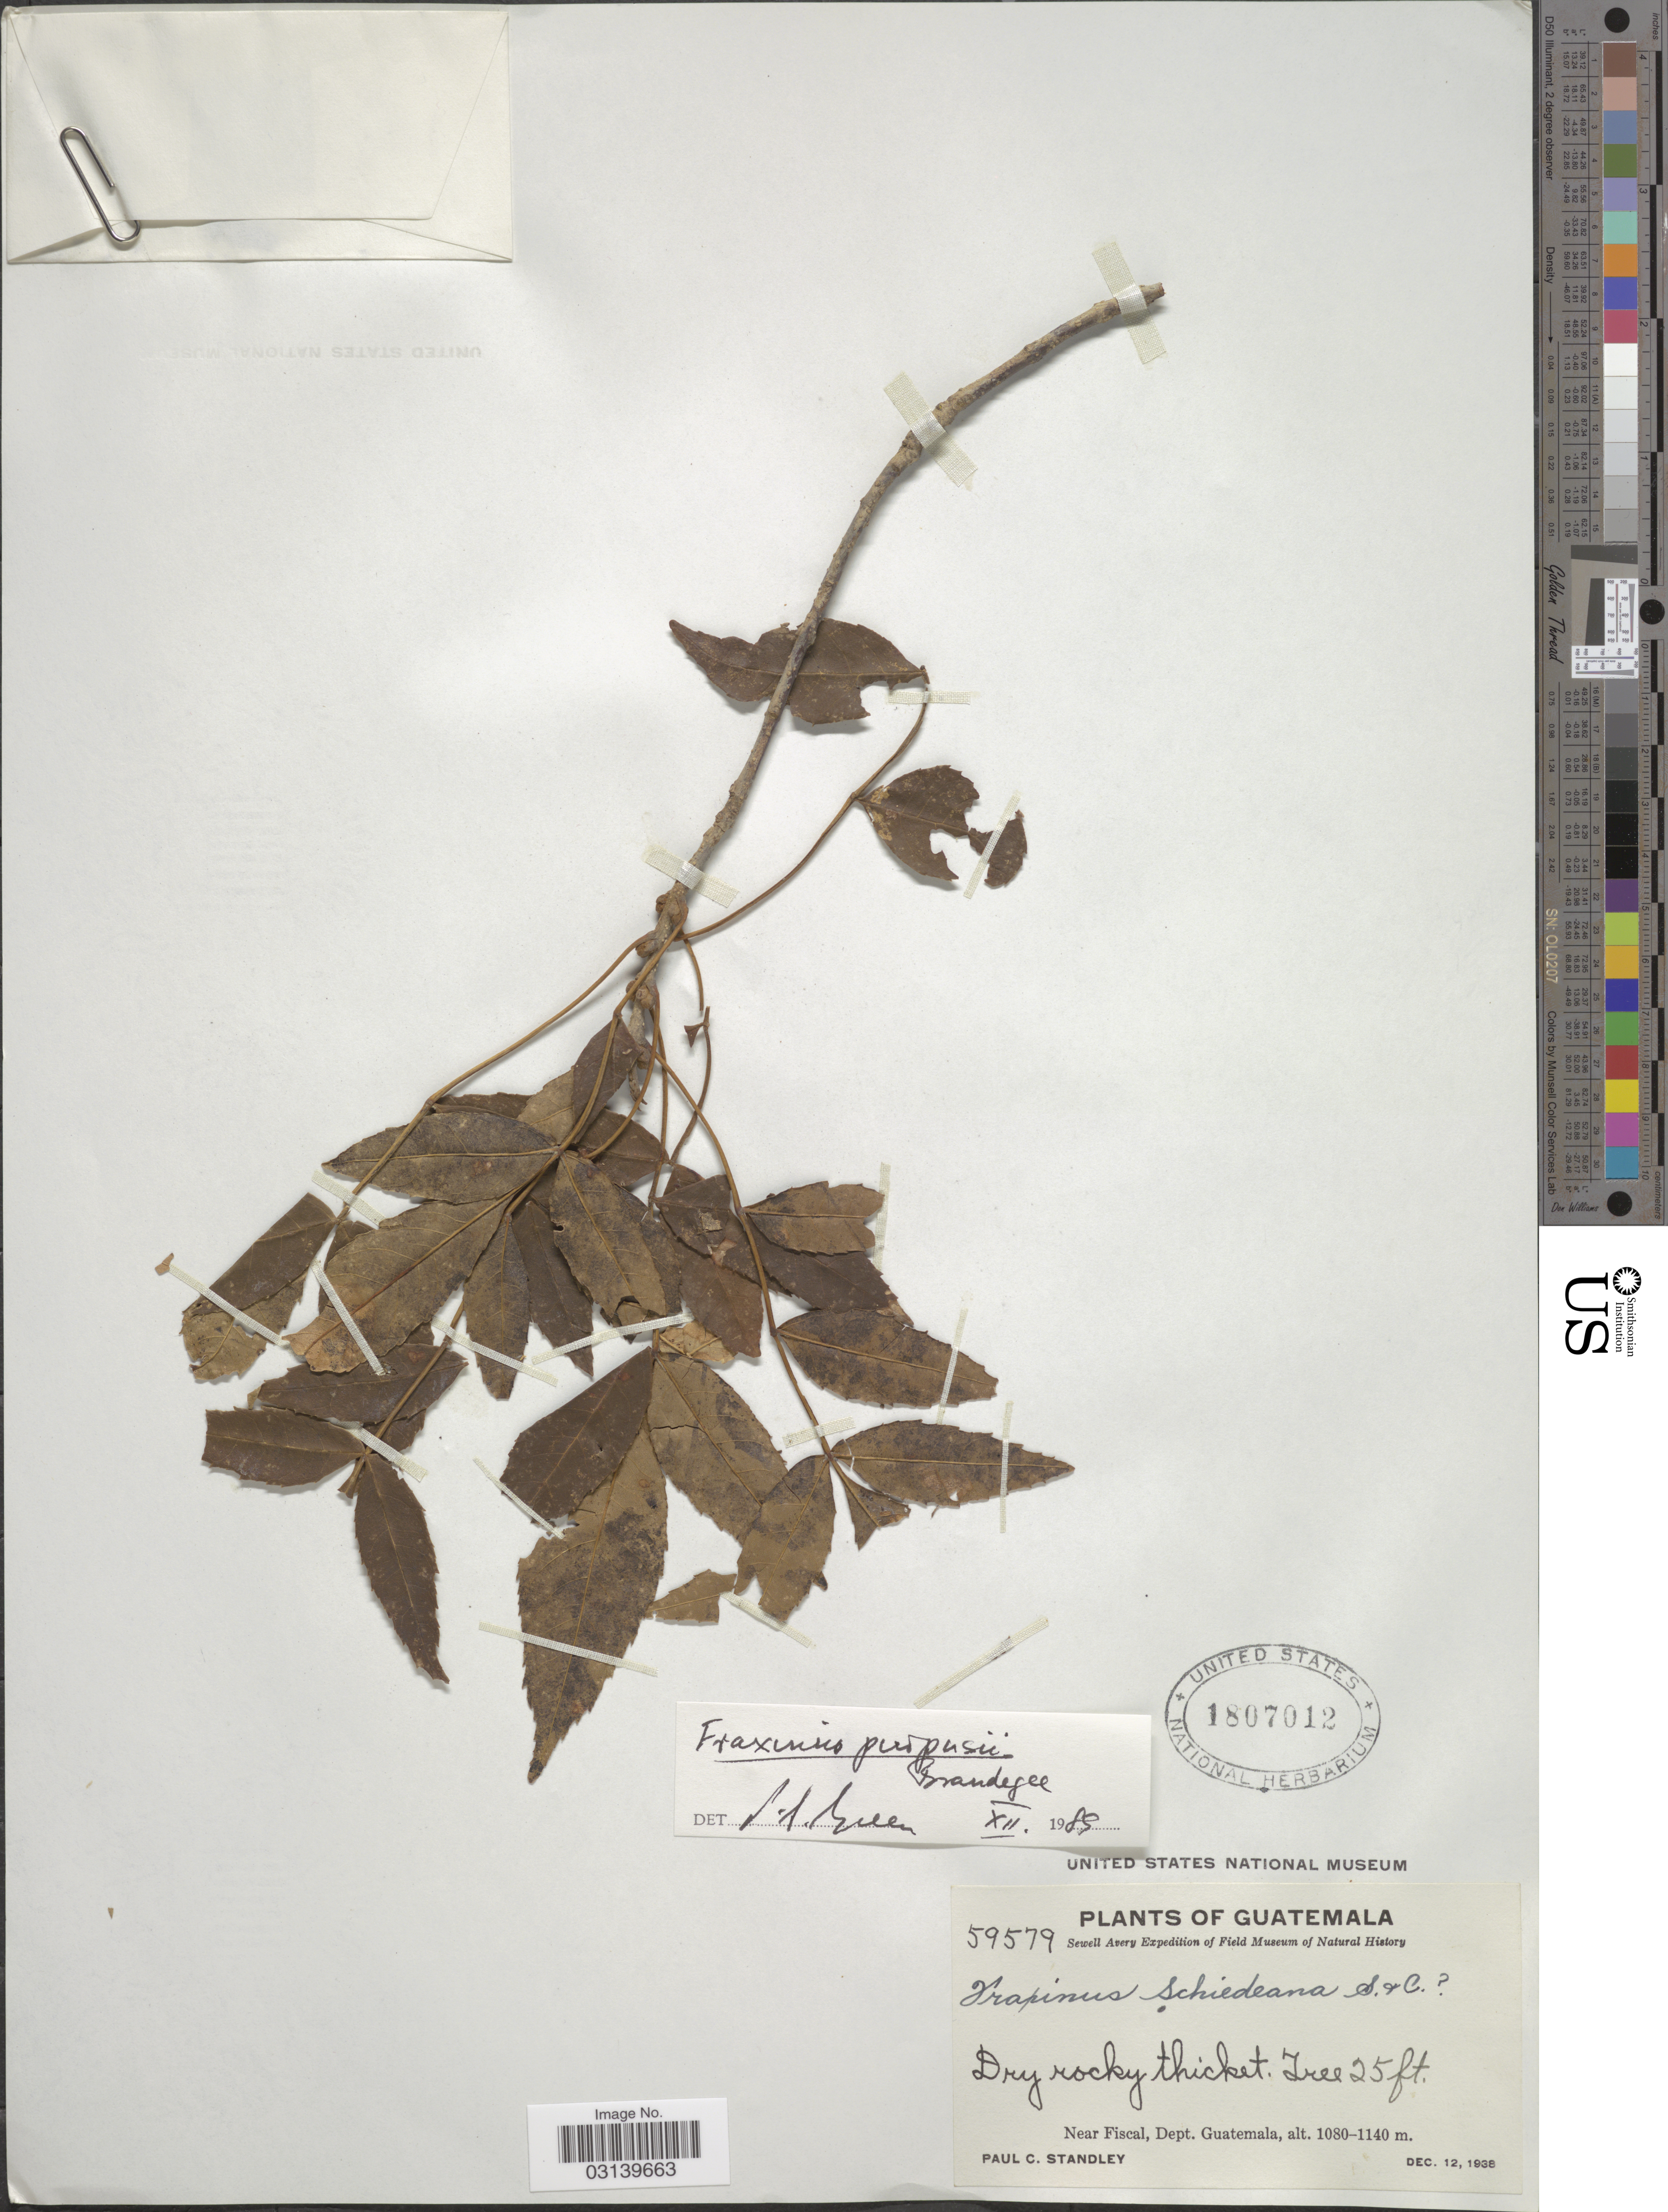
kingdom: Plantae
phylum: Tracheophyta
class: Magnoliopsida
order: Lamiales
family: Oleaceae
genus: Fraxinus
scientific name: Fraxinus purpusii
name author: Brandegee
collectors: P. C. Standley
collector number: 59579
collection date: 1938-12-12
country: Guatemala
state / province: Guatemala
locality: Near Fiscal, Dept. Guatemala.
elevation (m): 1080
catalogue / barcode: US 1807012